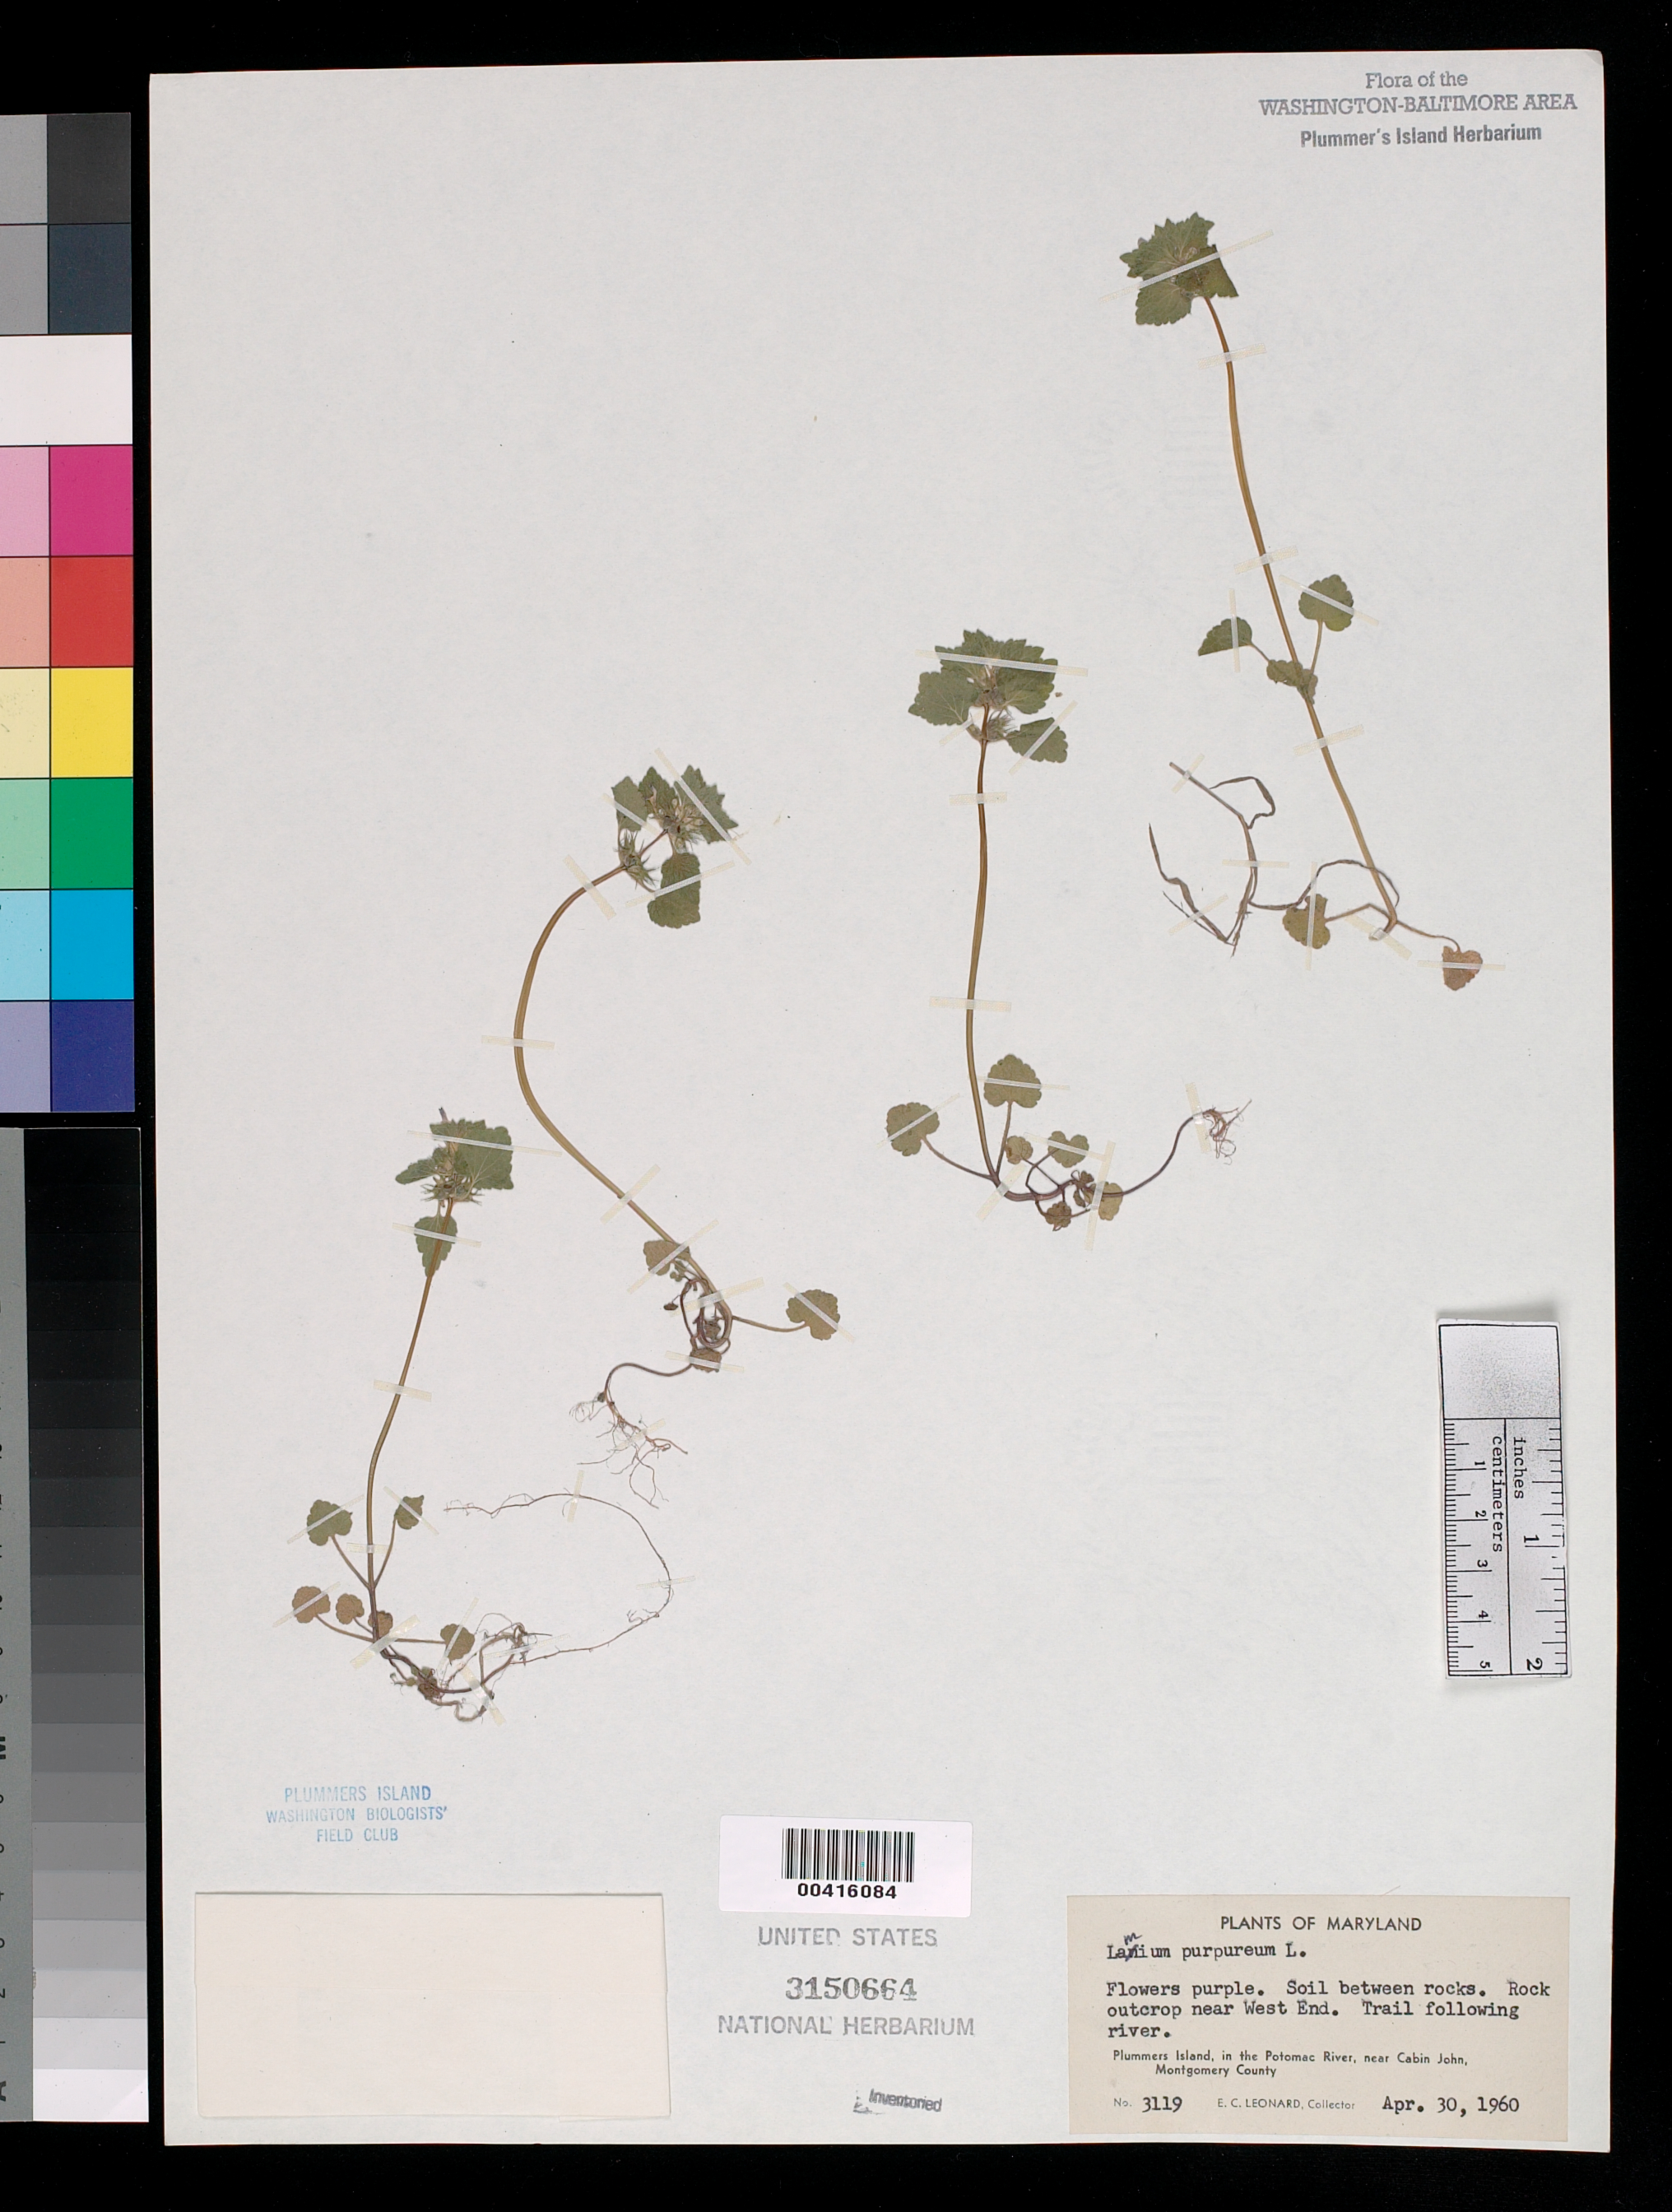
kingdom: Plantae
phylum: Tracheophyta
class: Magnoliopsida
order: Lamiales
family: Lamiaceae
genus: Lamium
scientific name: Lamium purpureum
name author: L.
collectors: E. C. Leonard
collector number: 3119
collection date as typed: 30 Apr 1960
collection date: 1960-04-30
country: United States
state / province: Maryland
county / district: Montgomery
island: Plummers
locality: Plummer's Island; rock outcrop near west end. Trail following river C. & O. Canal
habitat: Soil between rocks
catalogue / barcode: US 3150664